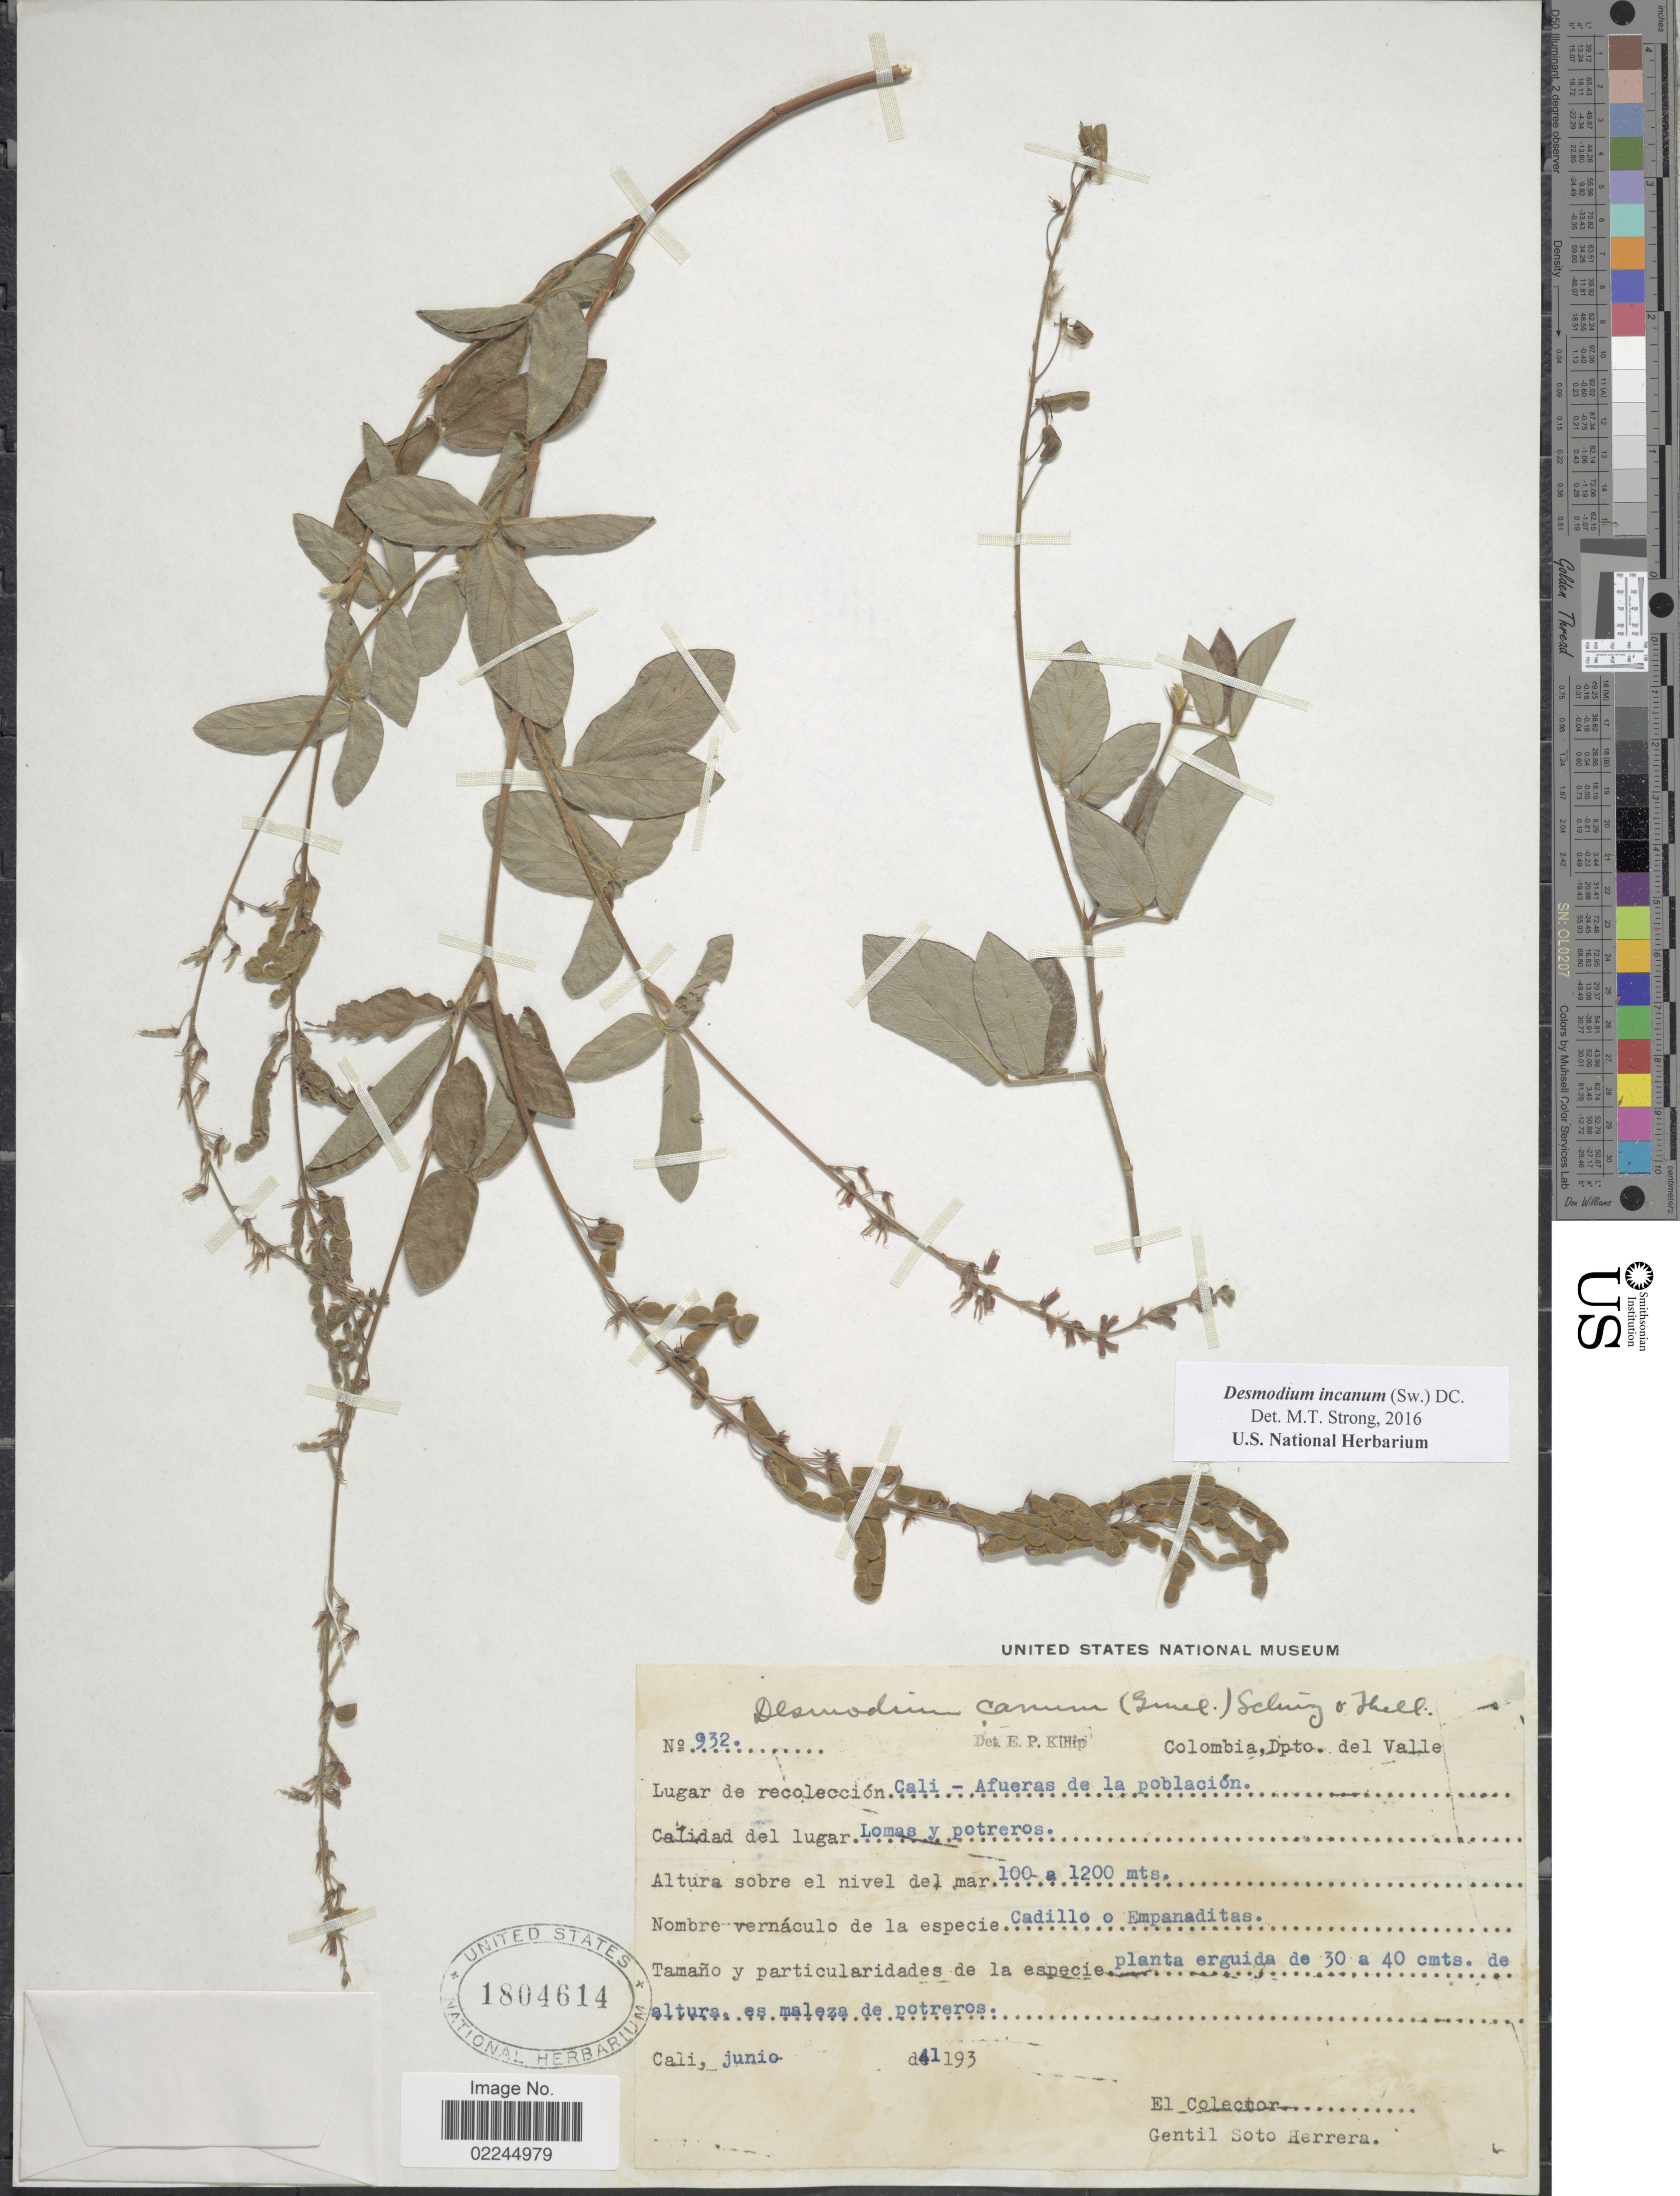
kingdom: Plantae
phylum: Tracheophyta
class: Magnoliopsida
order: Fabales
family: Fabaceae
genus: Desmodium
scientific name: Desmodium incanum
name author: (Sw.) DC.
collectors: G. Soto Herrera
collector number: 932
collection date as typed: Transcribed d/m/y: /6/41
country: Colombia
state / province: Valle del Cauca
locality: Dpto. del Valle, Cali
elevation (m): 100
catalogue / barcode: US 1804614